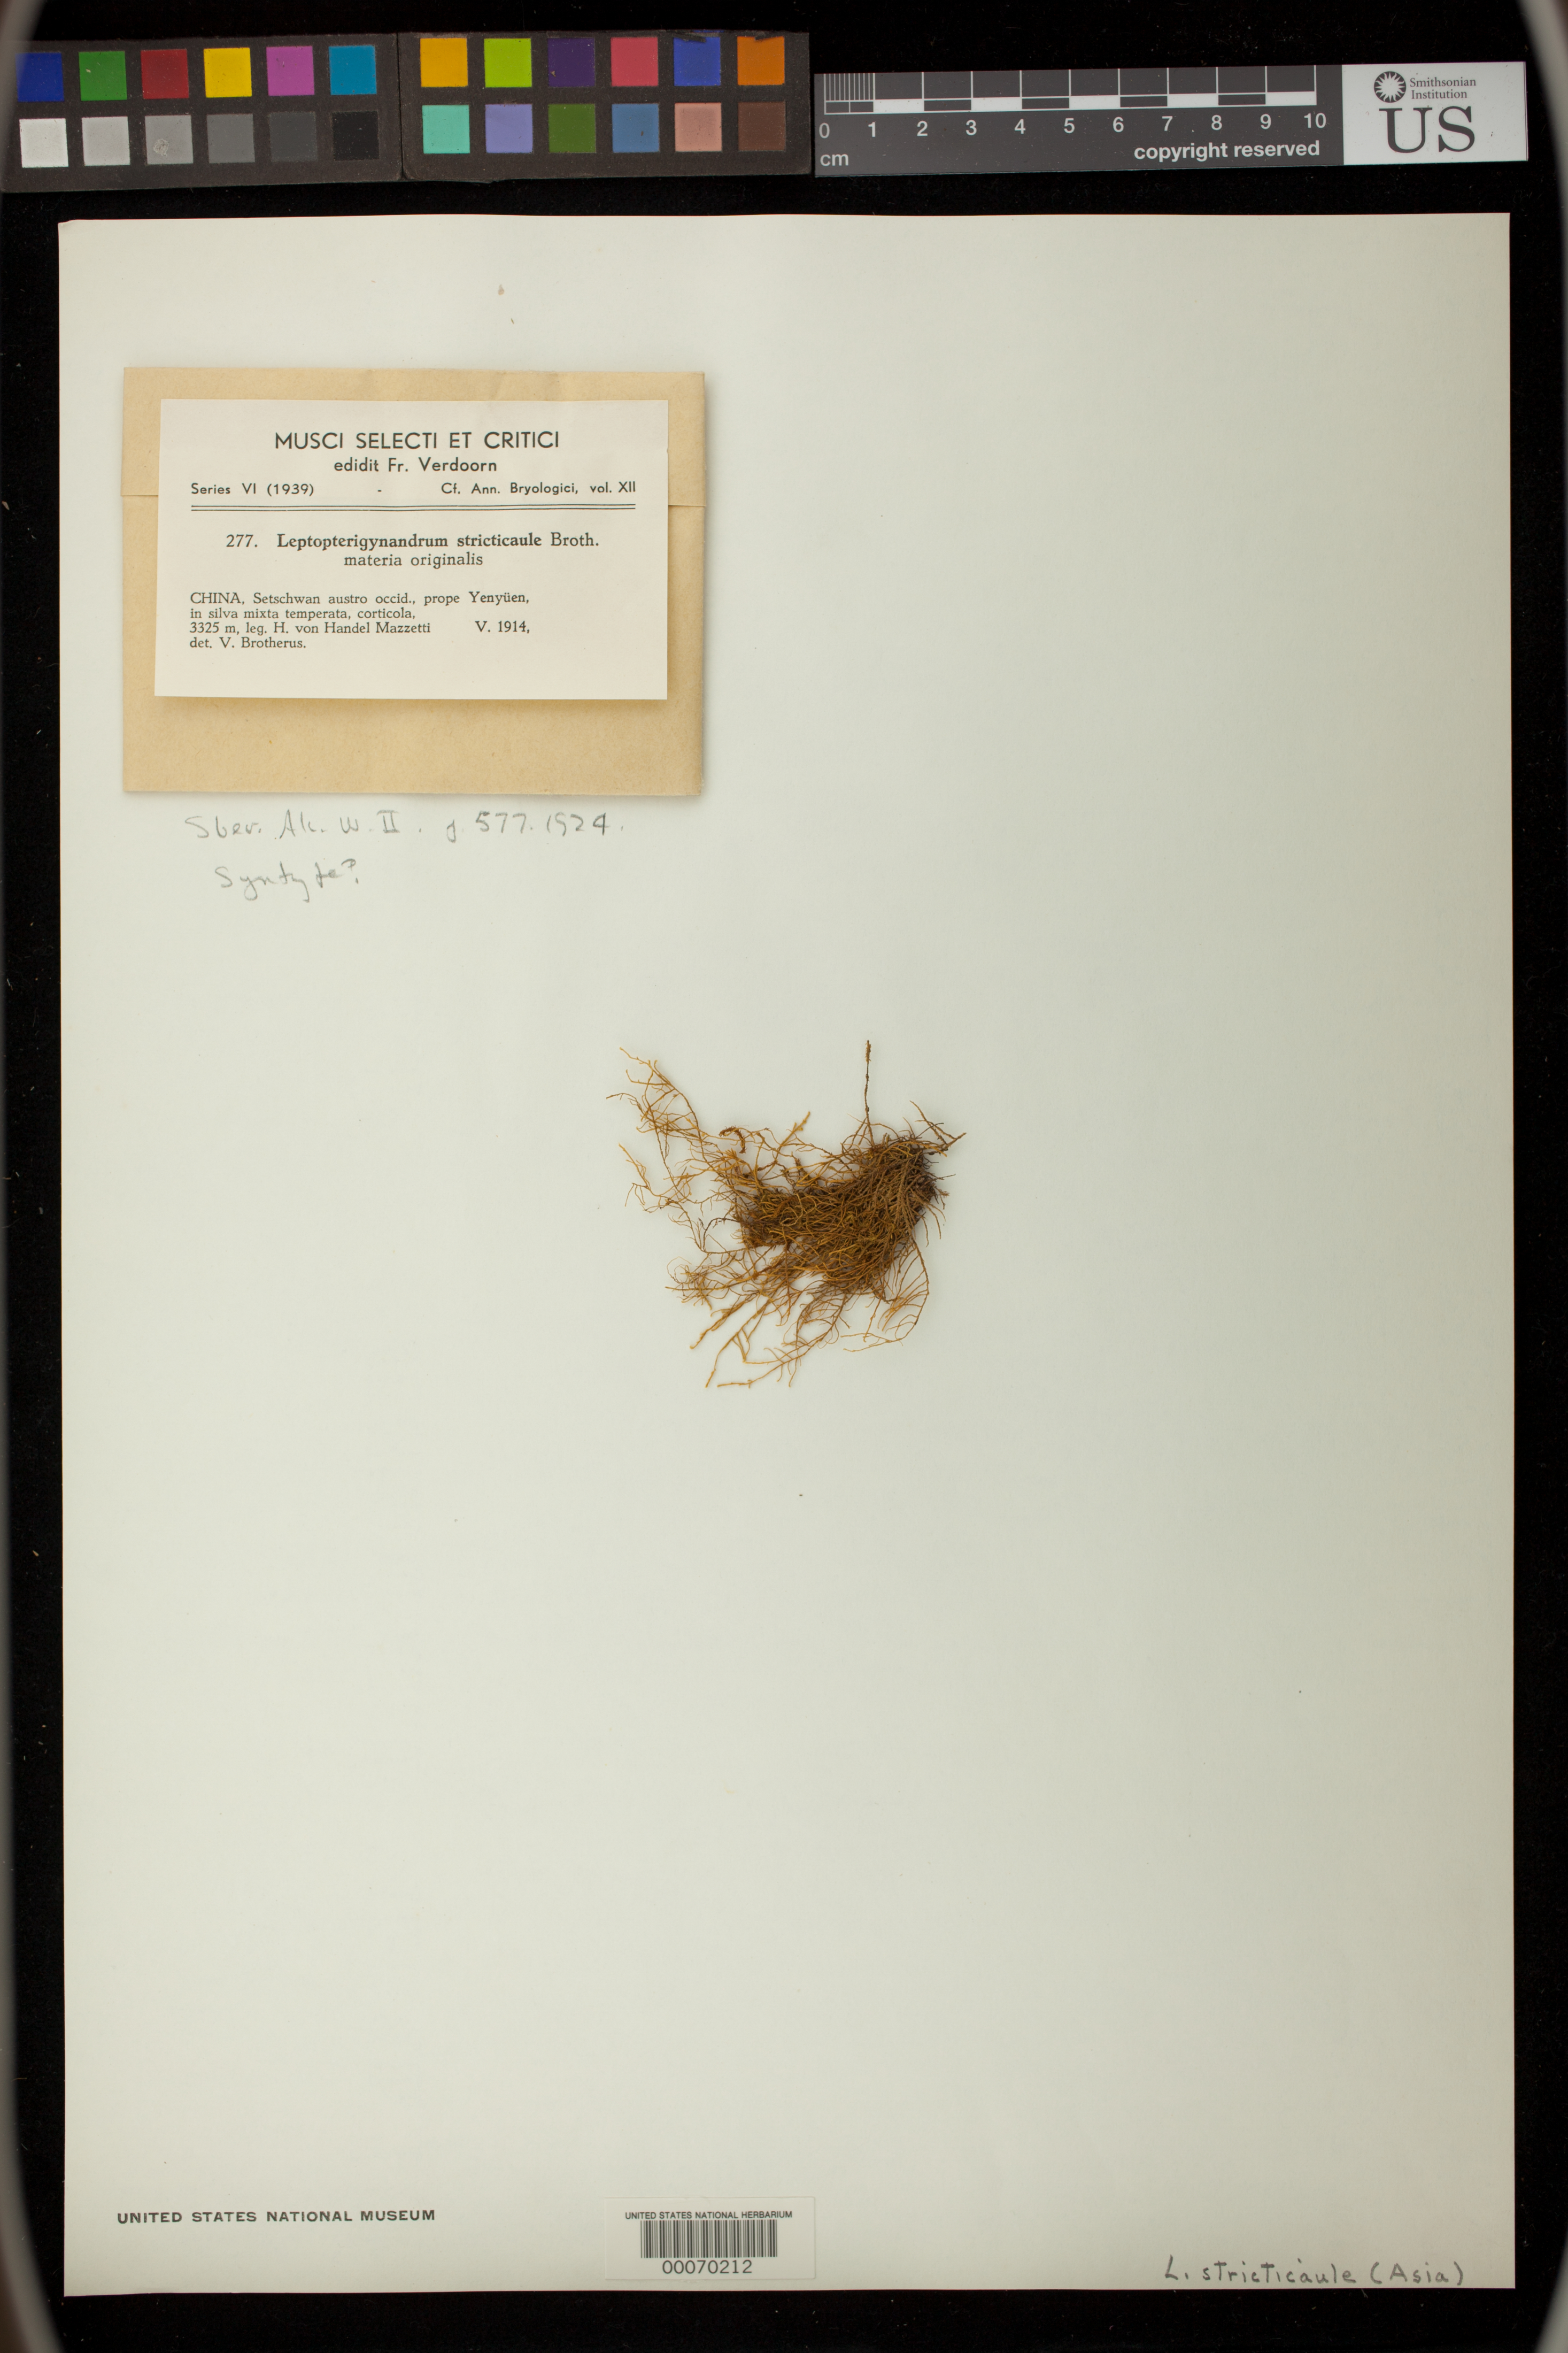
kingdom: Plantae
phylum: Bryophyta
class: Bryopsida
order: Hypnales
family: Thuidiaceae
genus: Leptopterigynandrum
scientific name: Leptopterigynandrum stricticaule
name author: Broth.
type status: Syntype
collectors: H. Handel-Mazzetti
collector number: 277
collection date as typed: May 1914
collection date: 1914-05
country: China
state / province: Sichuan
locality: Near Yenyuen.